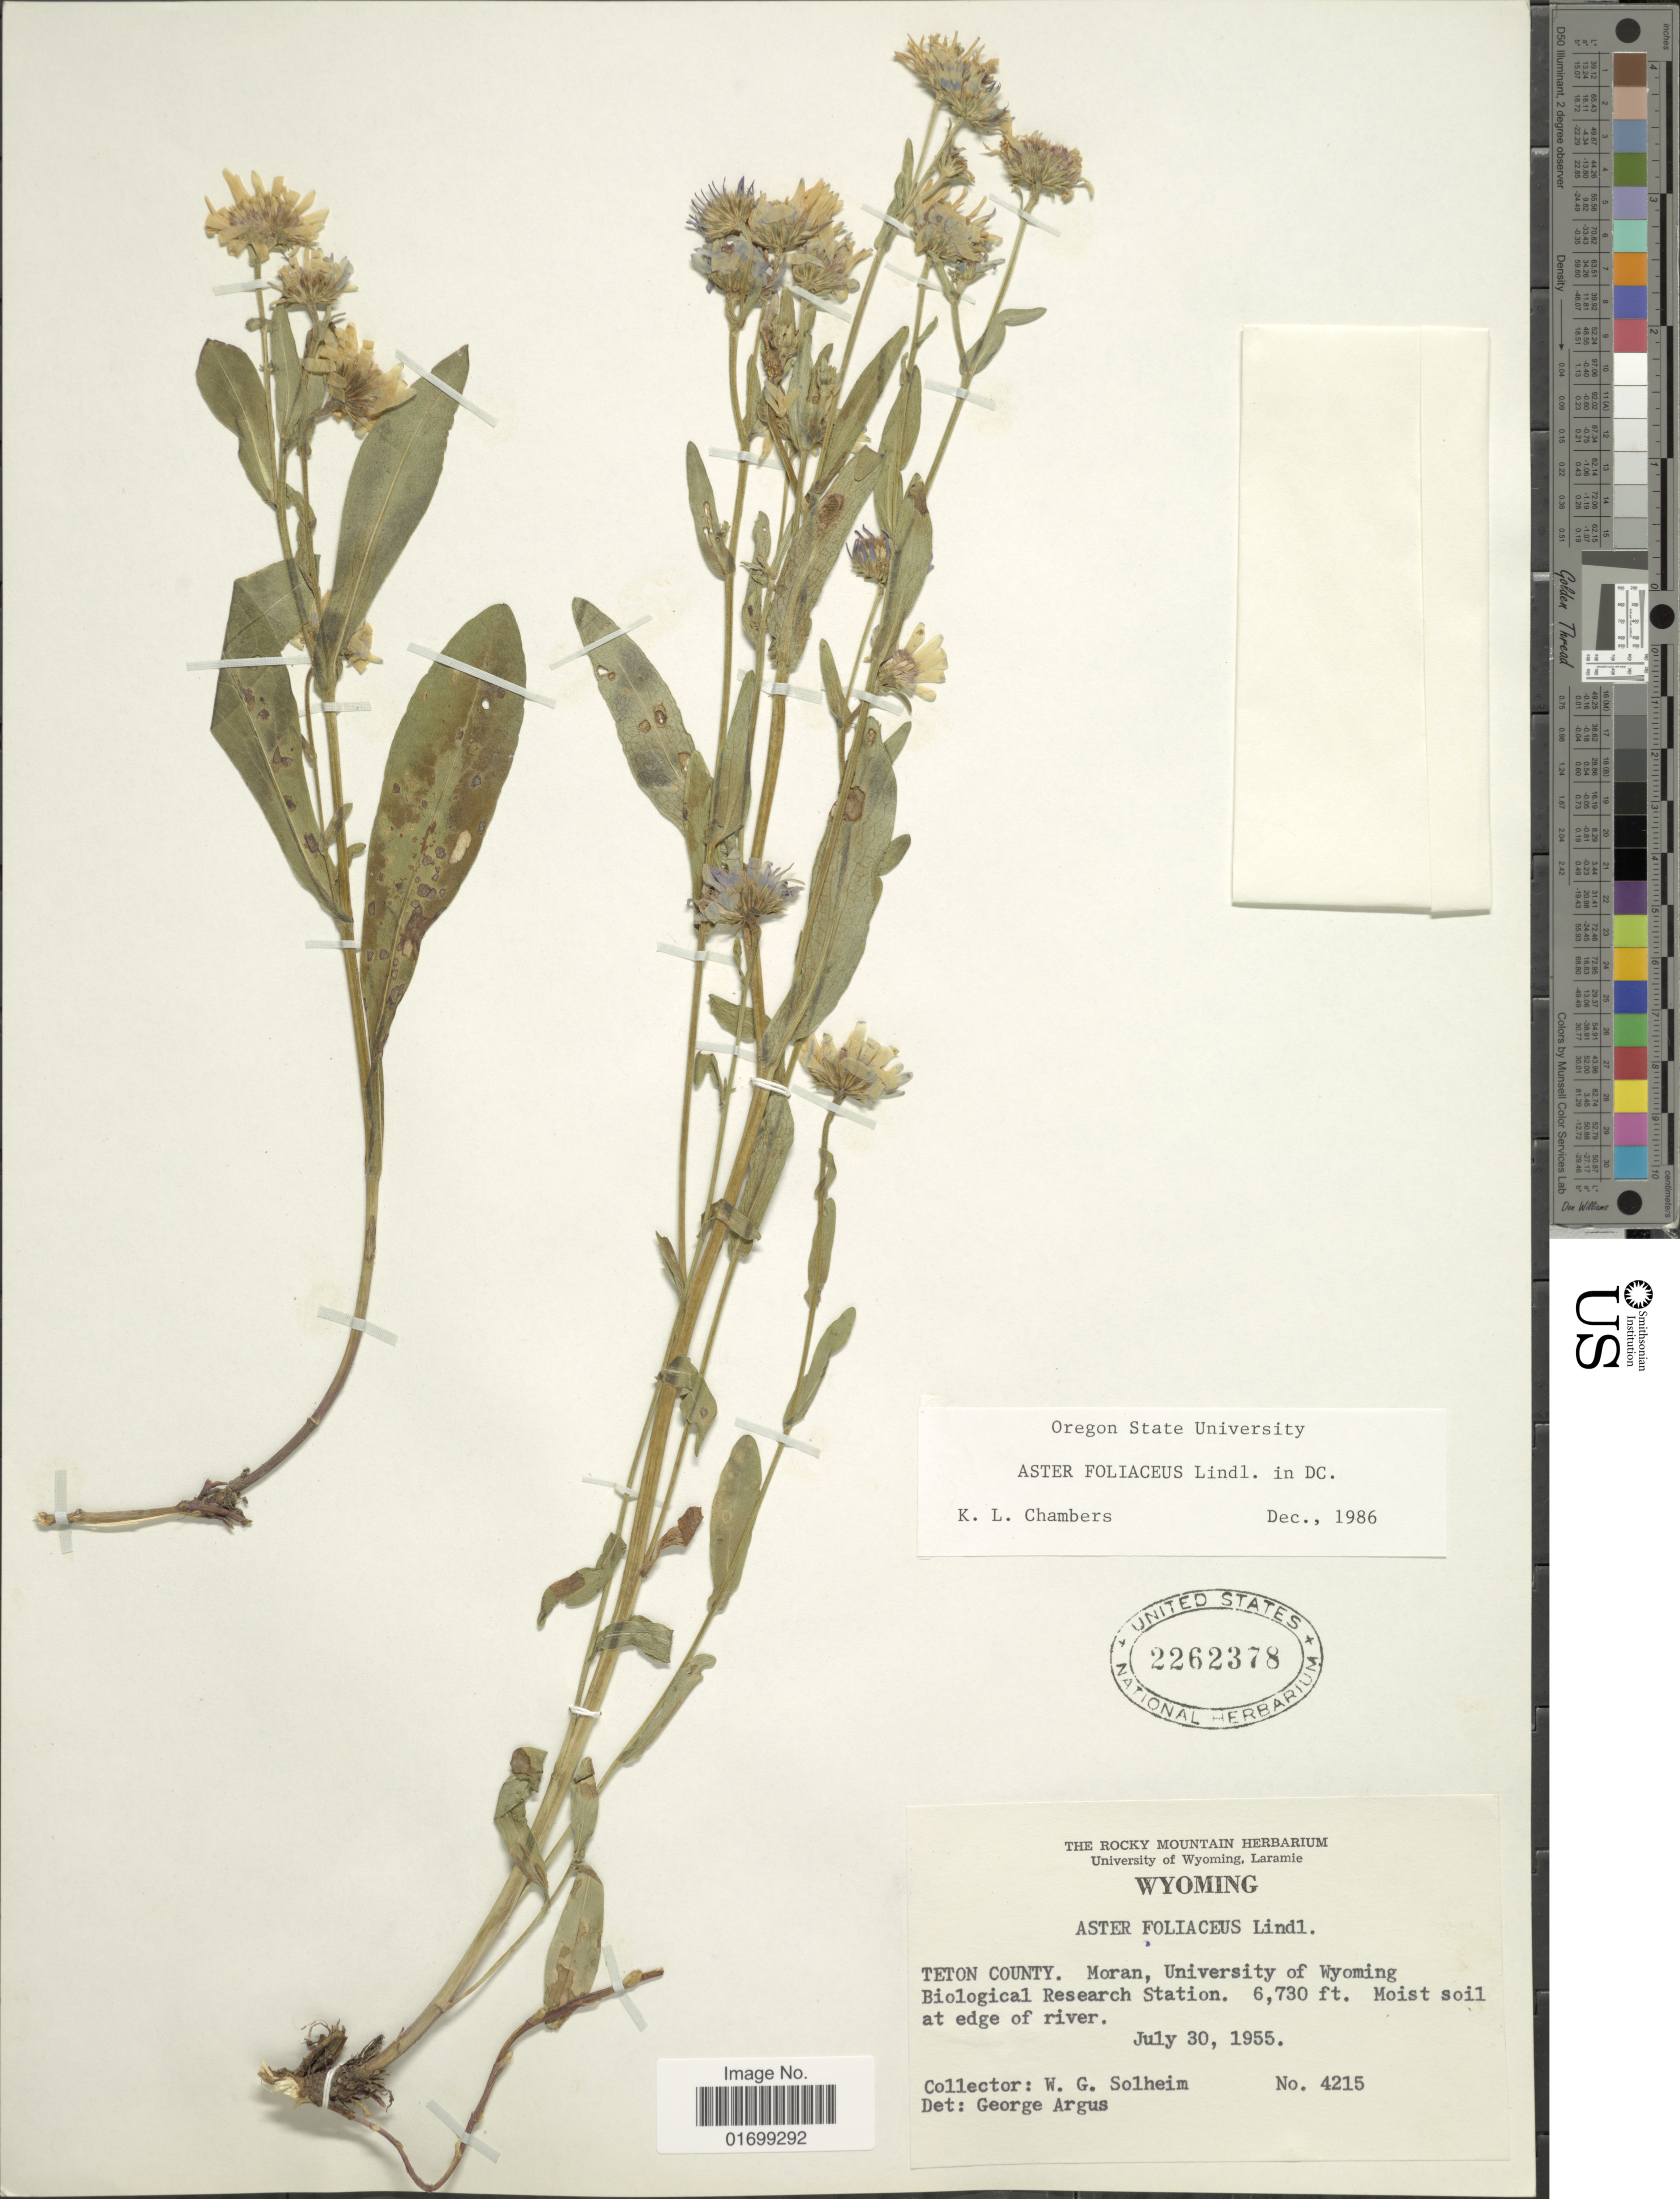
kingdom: Plantae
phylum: Tracheophyta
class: Magnoliopsida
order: Asterales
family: Asteraceae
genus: Symphyotrichum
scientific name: Symphyotrichum foliaceum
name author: (Lindl. ex DC.) G.L. Nesom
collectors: W. Solheim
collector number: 4215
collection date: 1955-07-30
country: United States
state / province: Wyoming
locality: Teton County: Moran, University of Wyoming, Biological Research Station, moist soil at edge of river.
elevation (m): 2051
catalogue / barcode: US 2262378